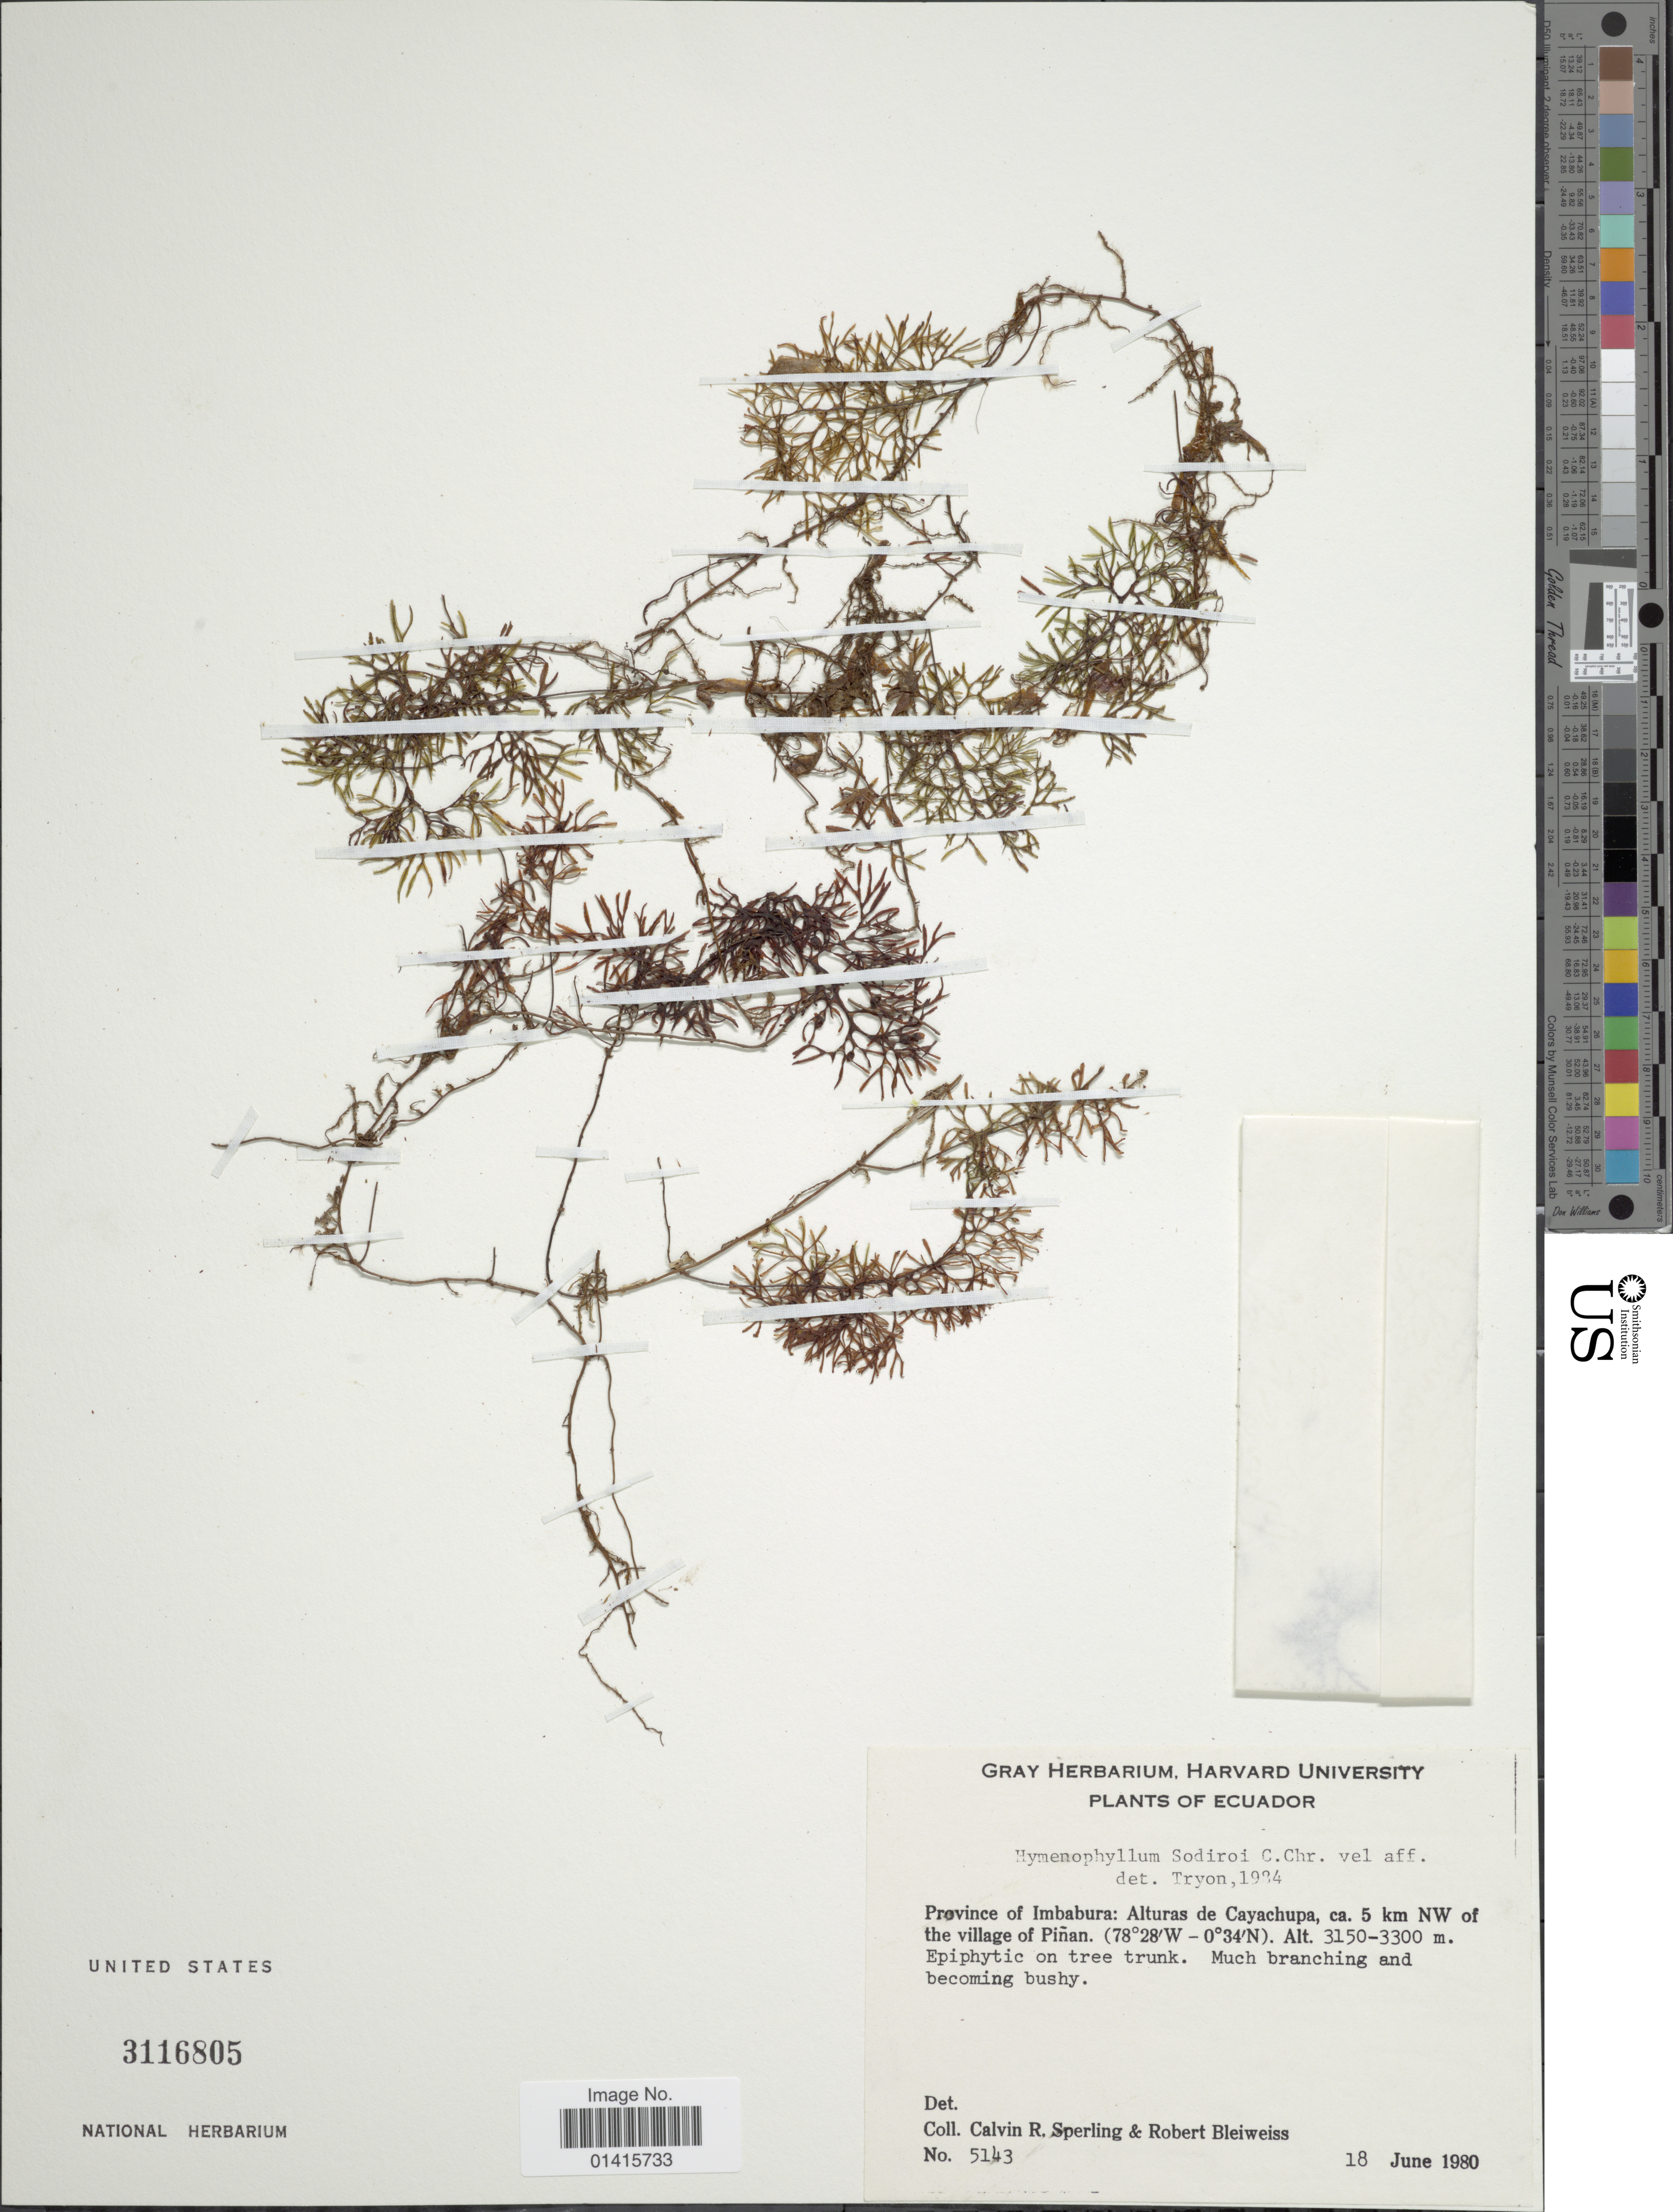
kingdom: Plantae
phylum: Tracheophyta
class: Polypodiopsida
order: Hymenophyllales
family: Hymenophyllaceae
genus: Hymenophyllum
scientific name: Hymenophyllum cristatum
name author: Hook. & Grev.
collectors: C. R. Sperling & R. Bleiweiss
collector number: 5143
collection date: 1980-06-18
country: Ecuador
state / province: Imbabura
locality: Province of Imbabura: Alturas de Cayachupa, ca. 5km NW of the village of Pinan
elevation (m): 3150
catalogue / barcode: US 3116805